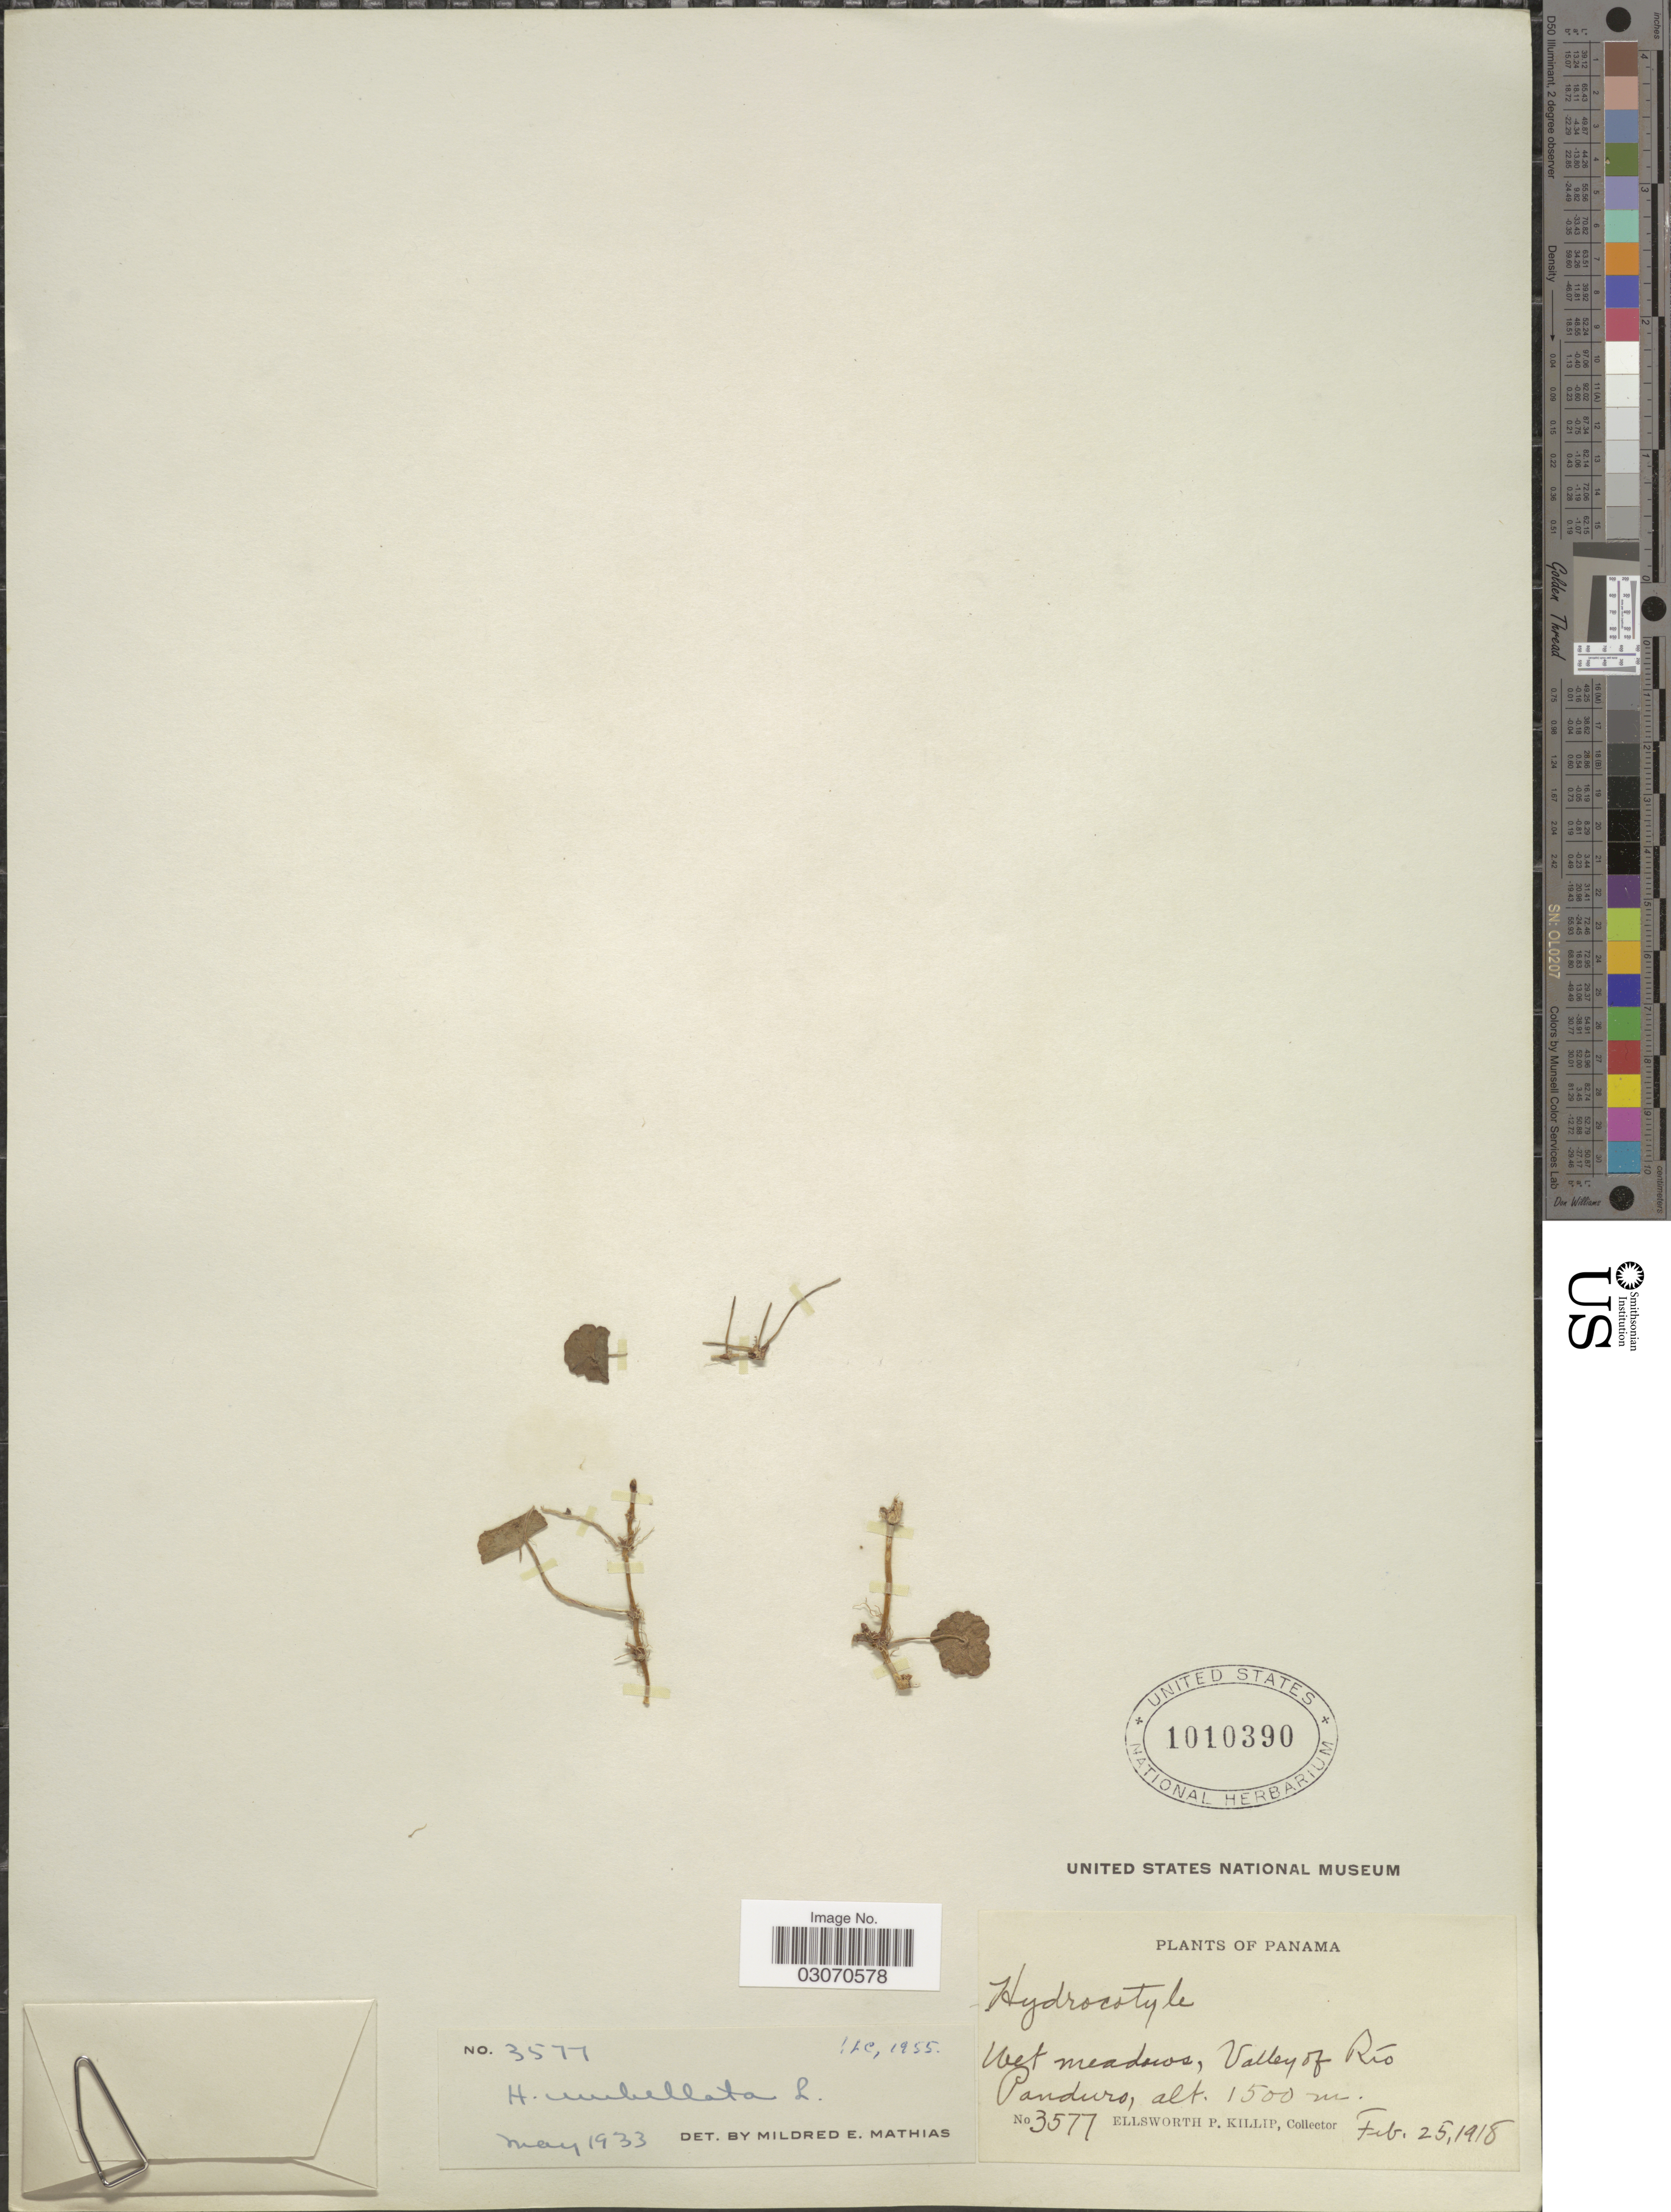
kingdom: Plantae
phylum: Tracheophyta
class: Magnoliopsida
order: Apiales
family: Araliaceae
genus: Hydrocotyle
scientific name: Hydrocotyle umbellata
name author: L.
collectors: E. P. Killip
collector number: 3577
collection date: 1918-02-25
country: Panama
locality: Valley of Río Panduro.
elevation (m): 1500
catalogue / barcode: US 1010390